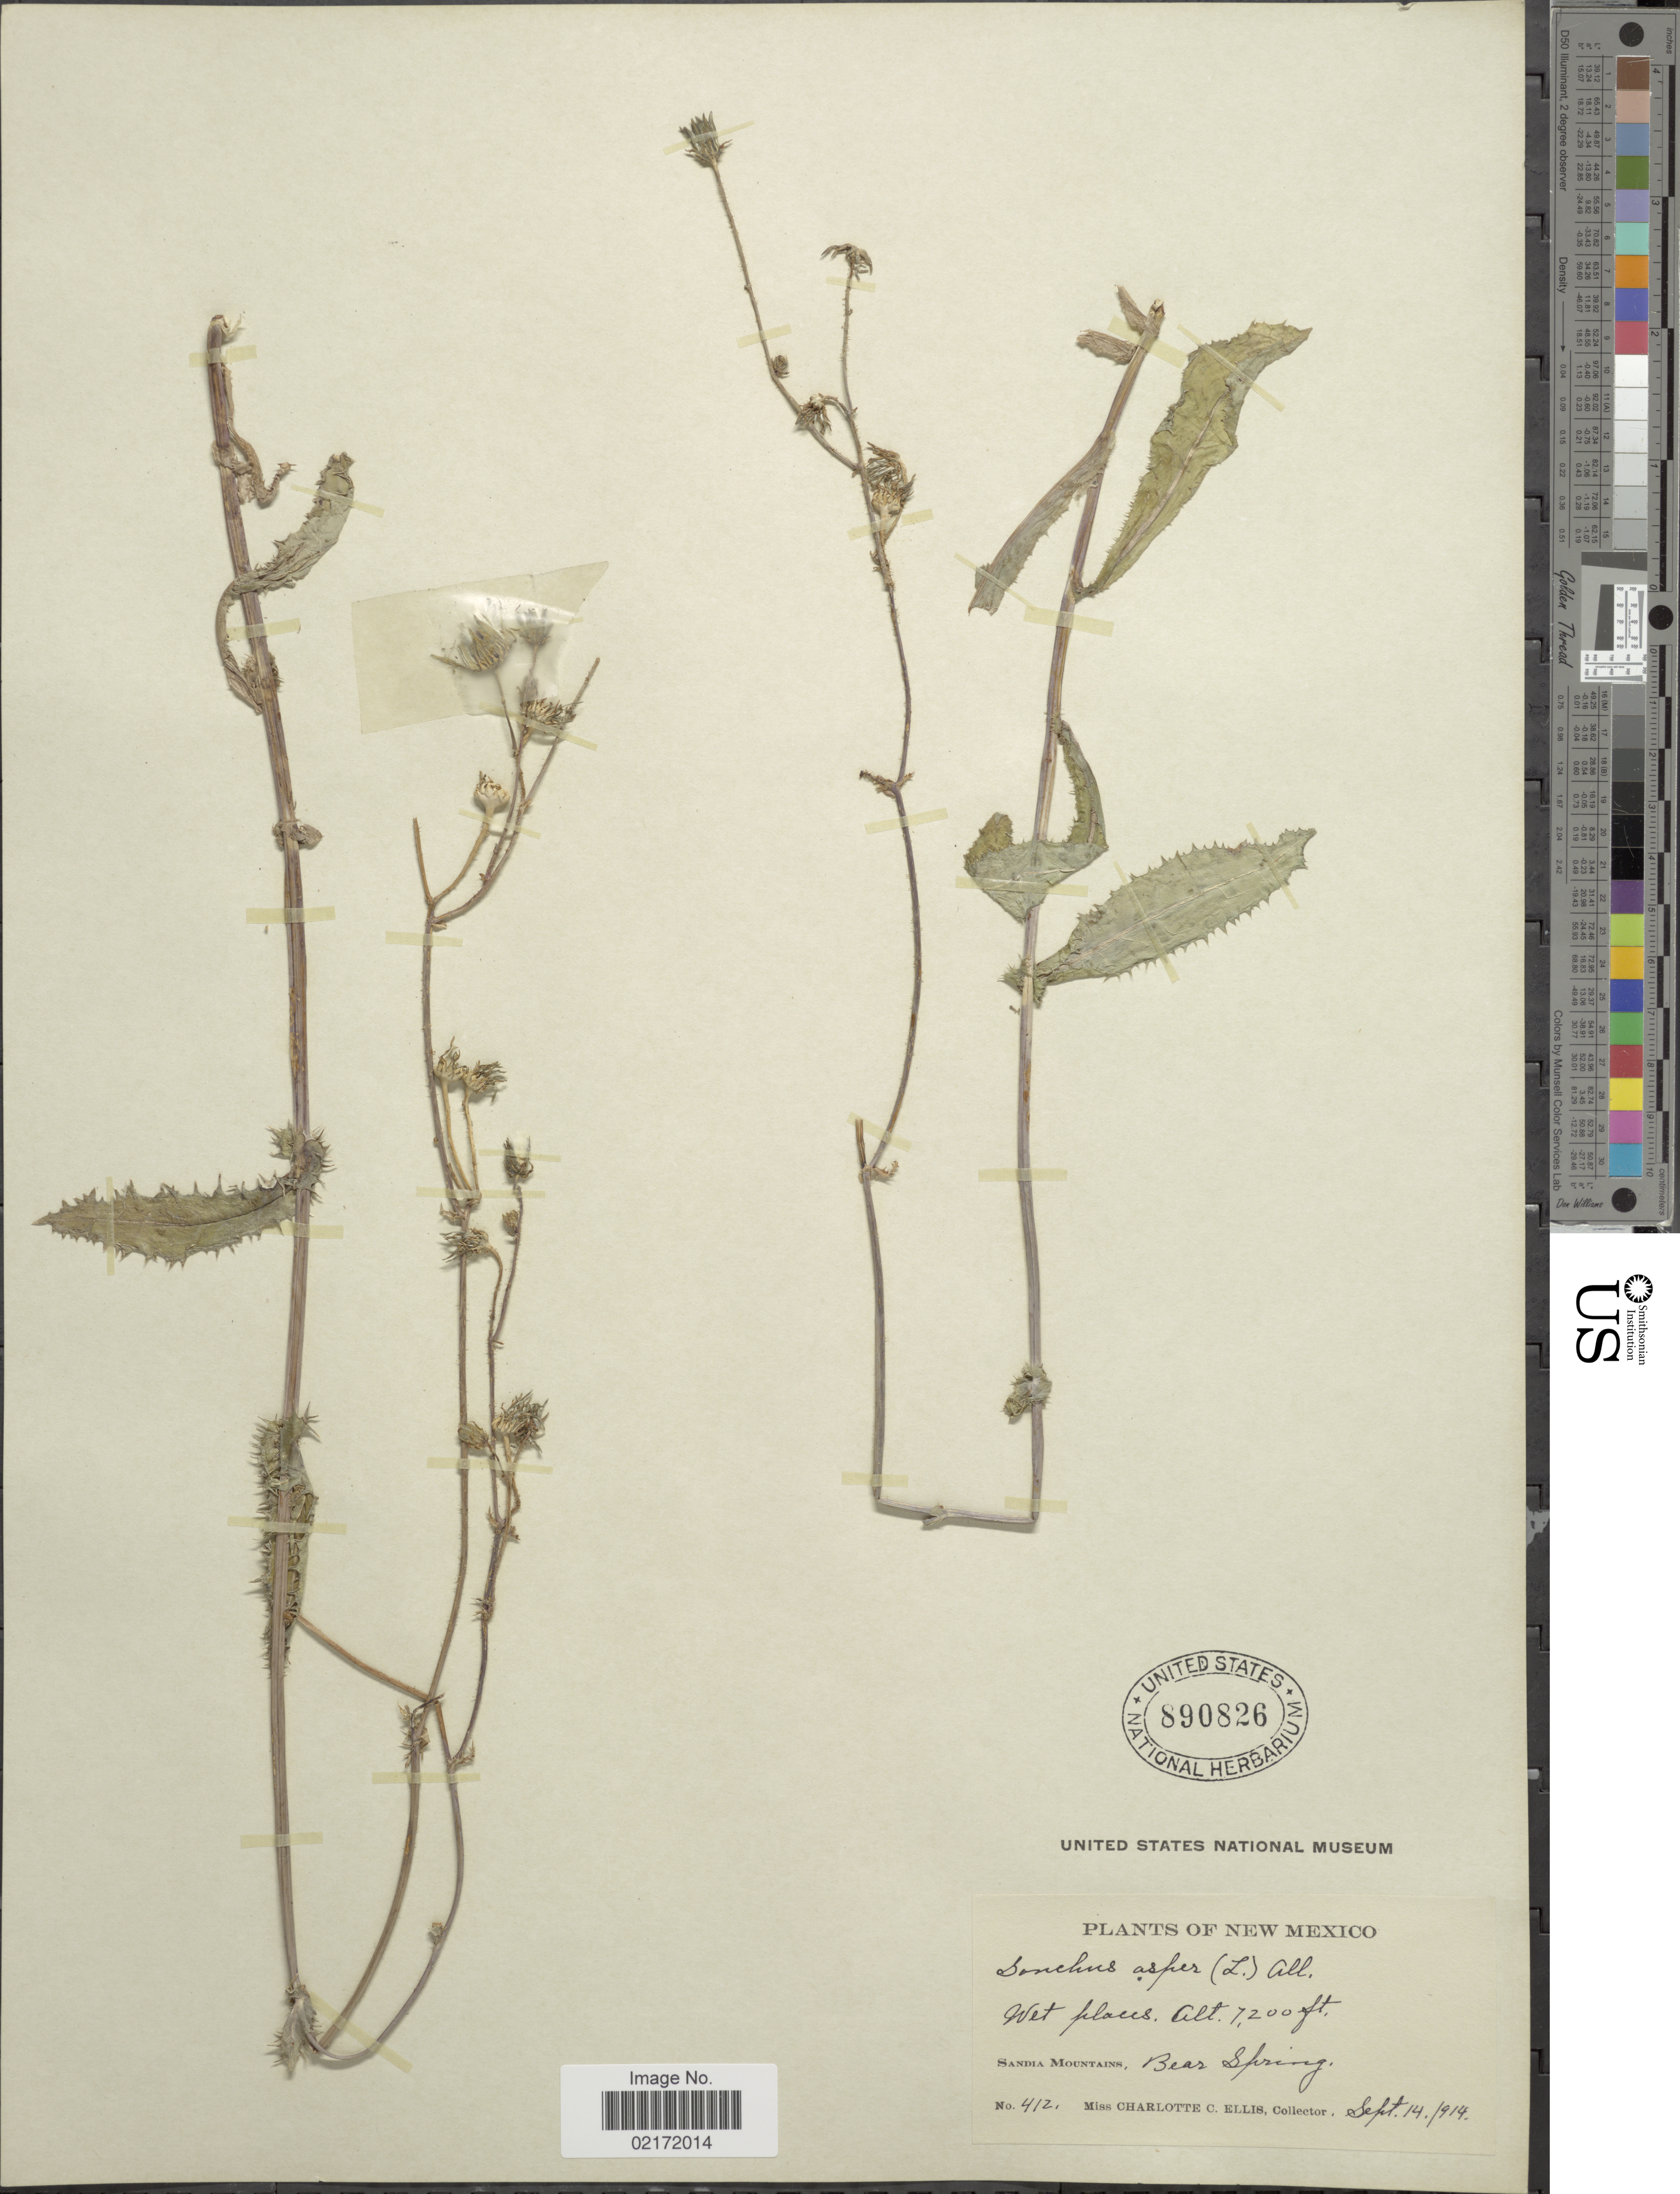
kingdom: Plantae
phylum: Tracheophyta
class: Magnoliopsida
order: Asterales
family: Asteraceae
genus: Sonchus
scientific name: Sonchus asper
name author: (L.) Hill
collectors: C. C. Ellis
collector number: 412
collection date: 1914-09-14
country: United States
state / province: New Mexico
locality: Wet places, Sandia Mountains, Bear Spring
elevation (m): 2195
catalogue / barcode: US 890826